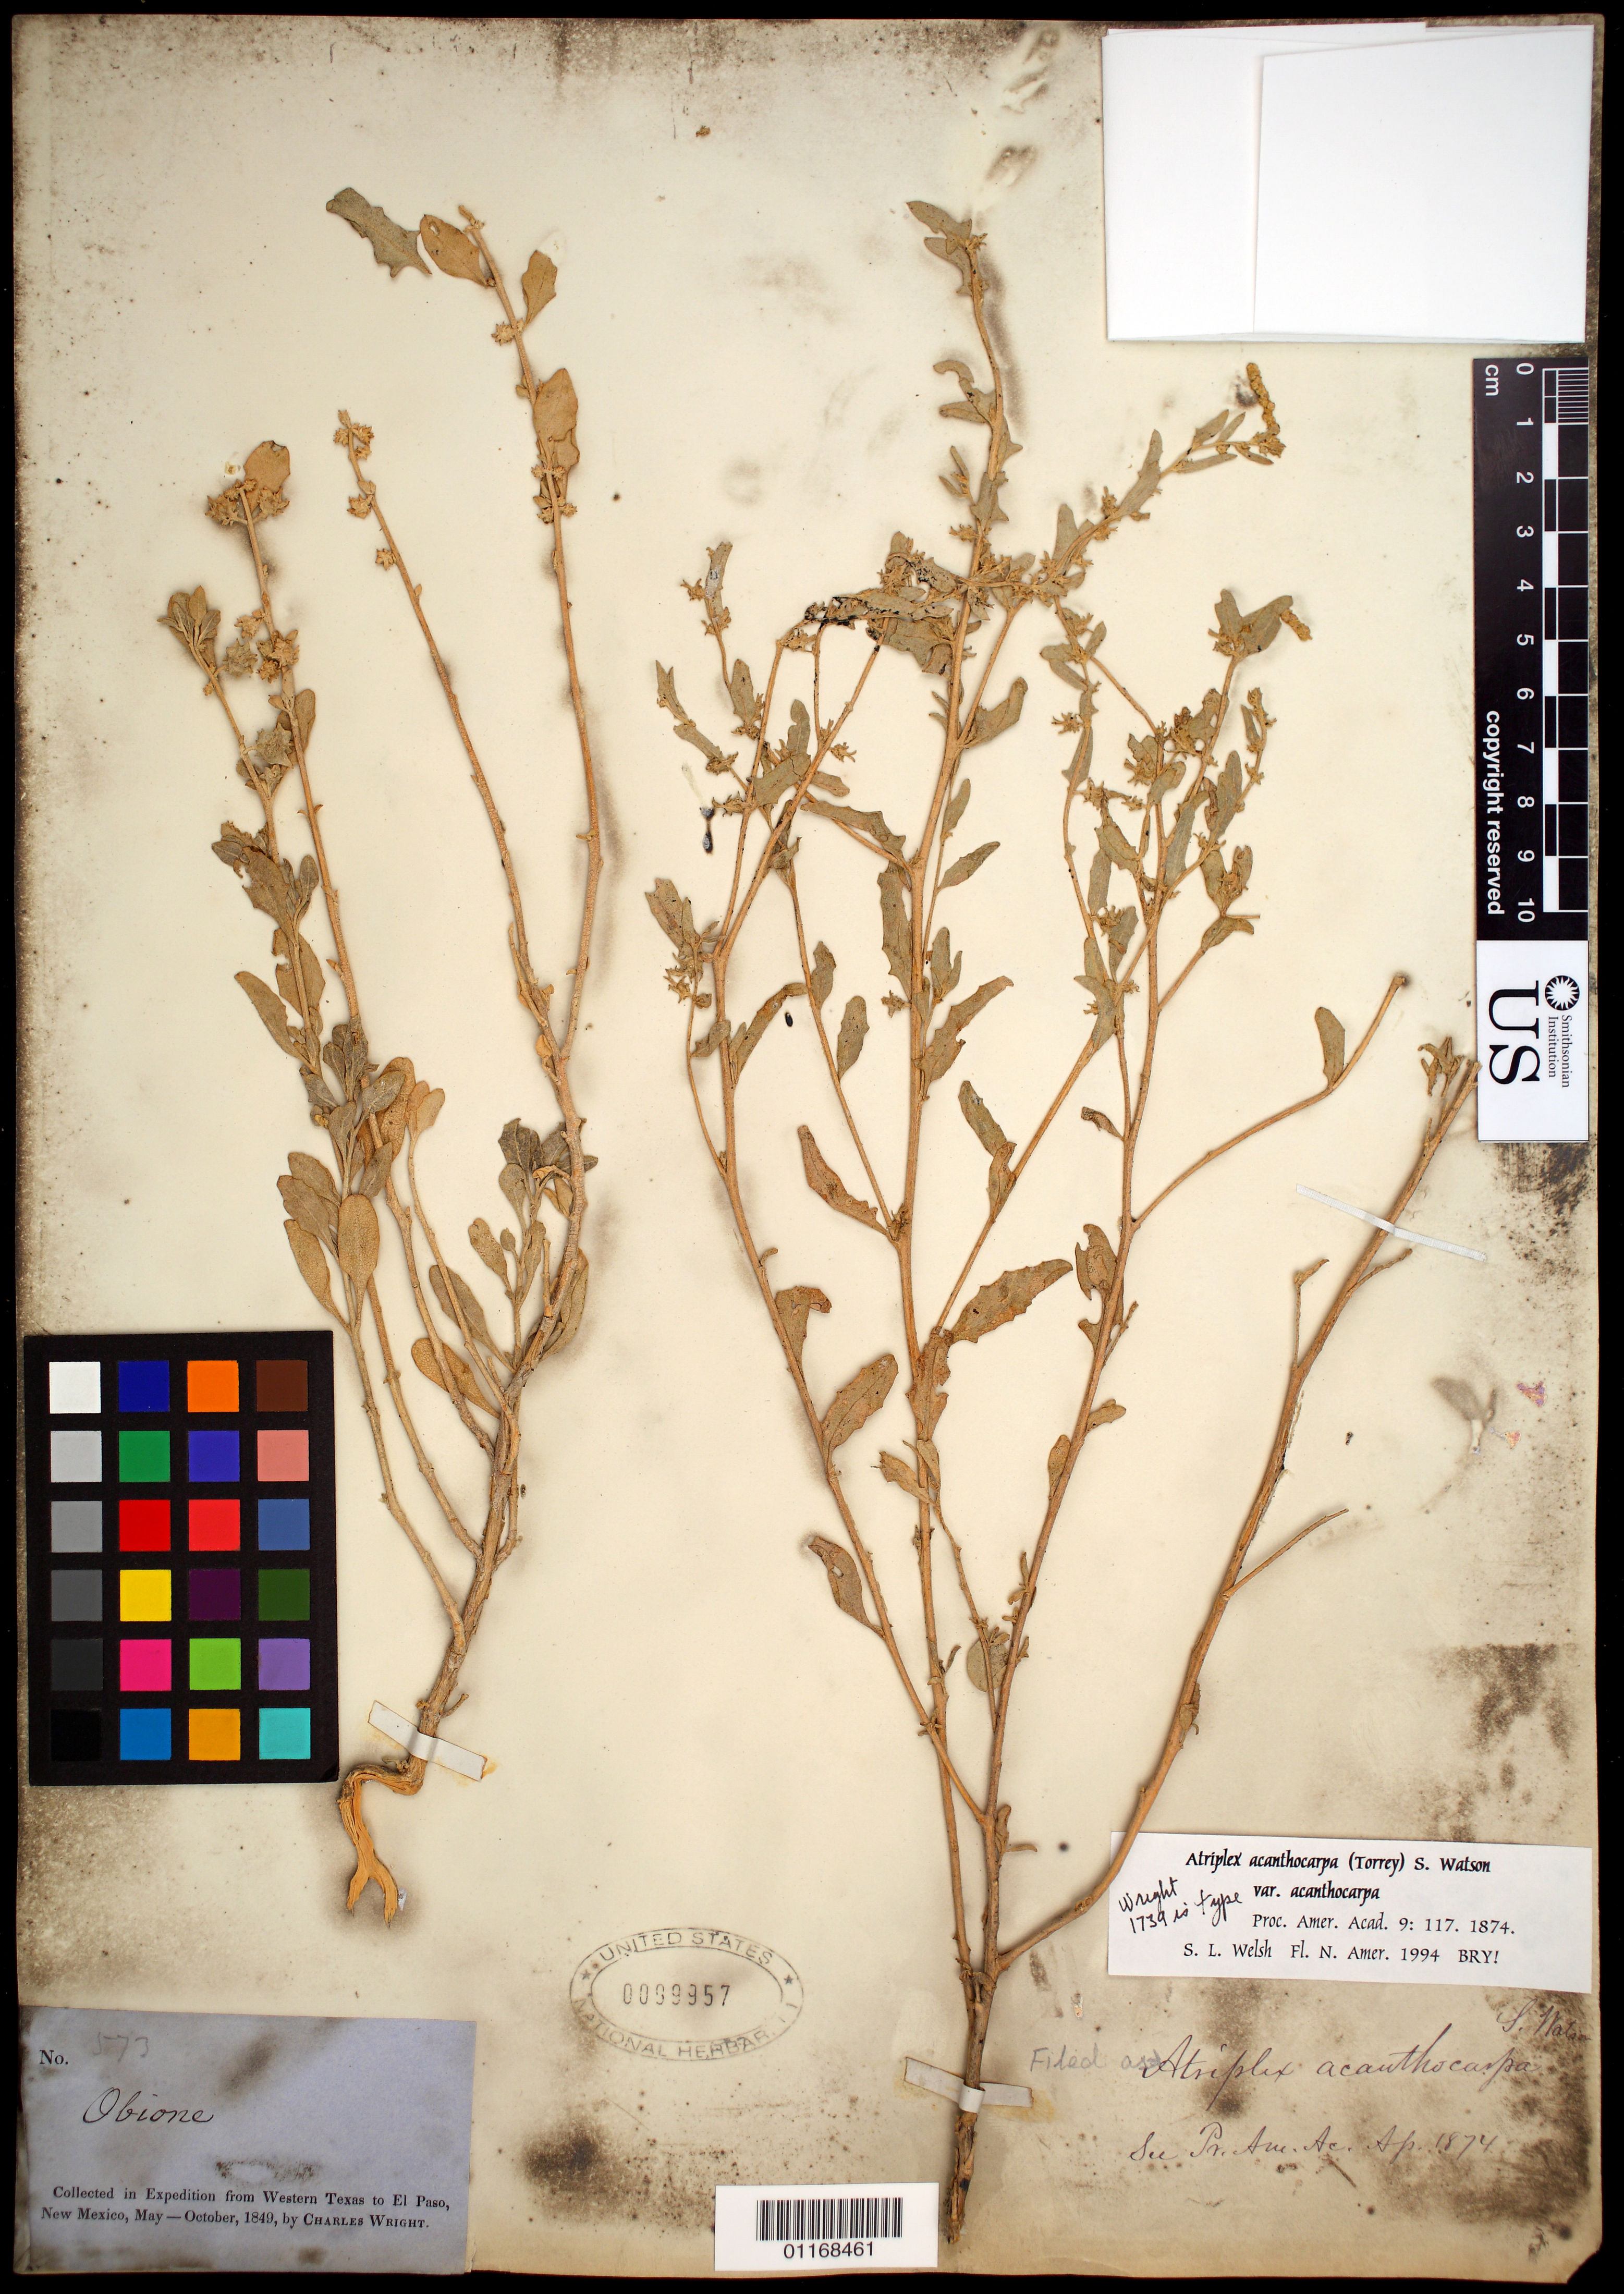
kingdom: Plantae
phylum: Tracheophyta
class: Magnoliopsida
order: Caryophyllales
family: Amaranthaceae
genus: Atriplex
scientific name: Atriplex acanthocarpa var. acanthocarpa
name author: (Torr.) S. Watson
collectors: C. Wright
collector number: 573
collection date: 1849-05/1849-10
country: United States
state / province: New Mexico / Texas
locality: From Western Texas to El Paso, New Mexico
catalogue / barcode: US 99957